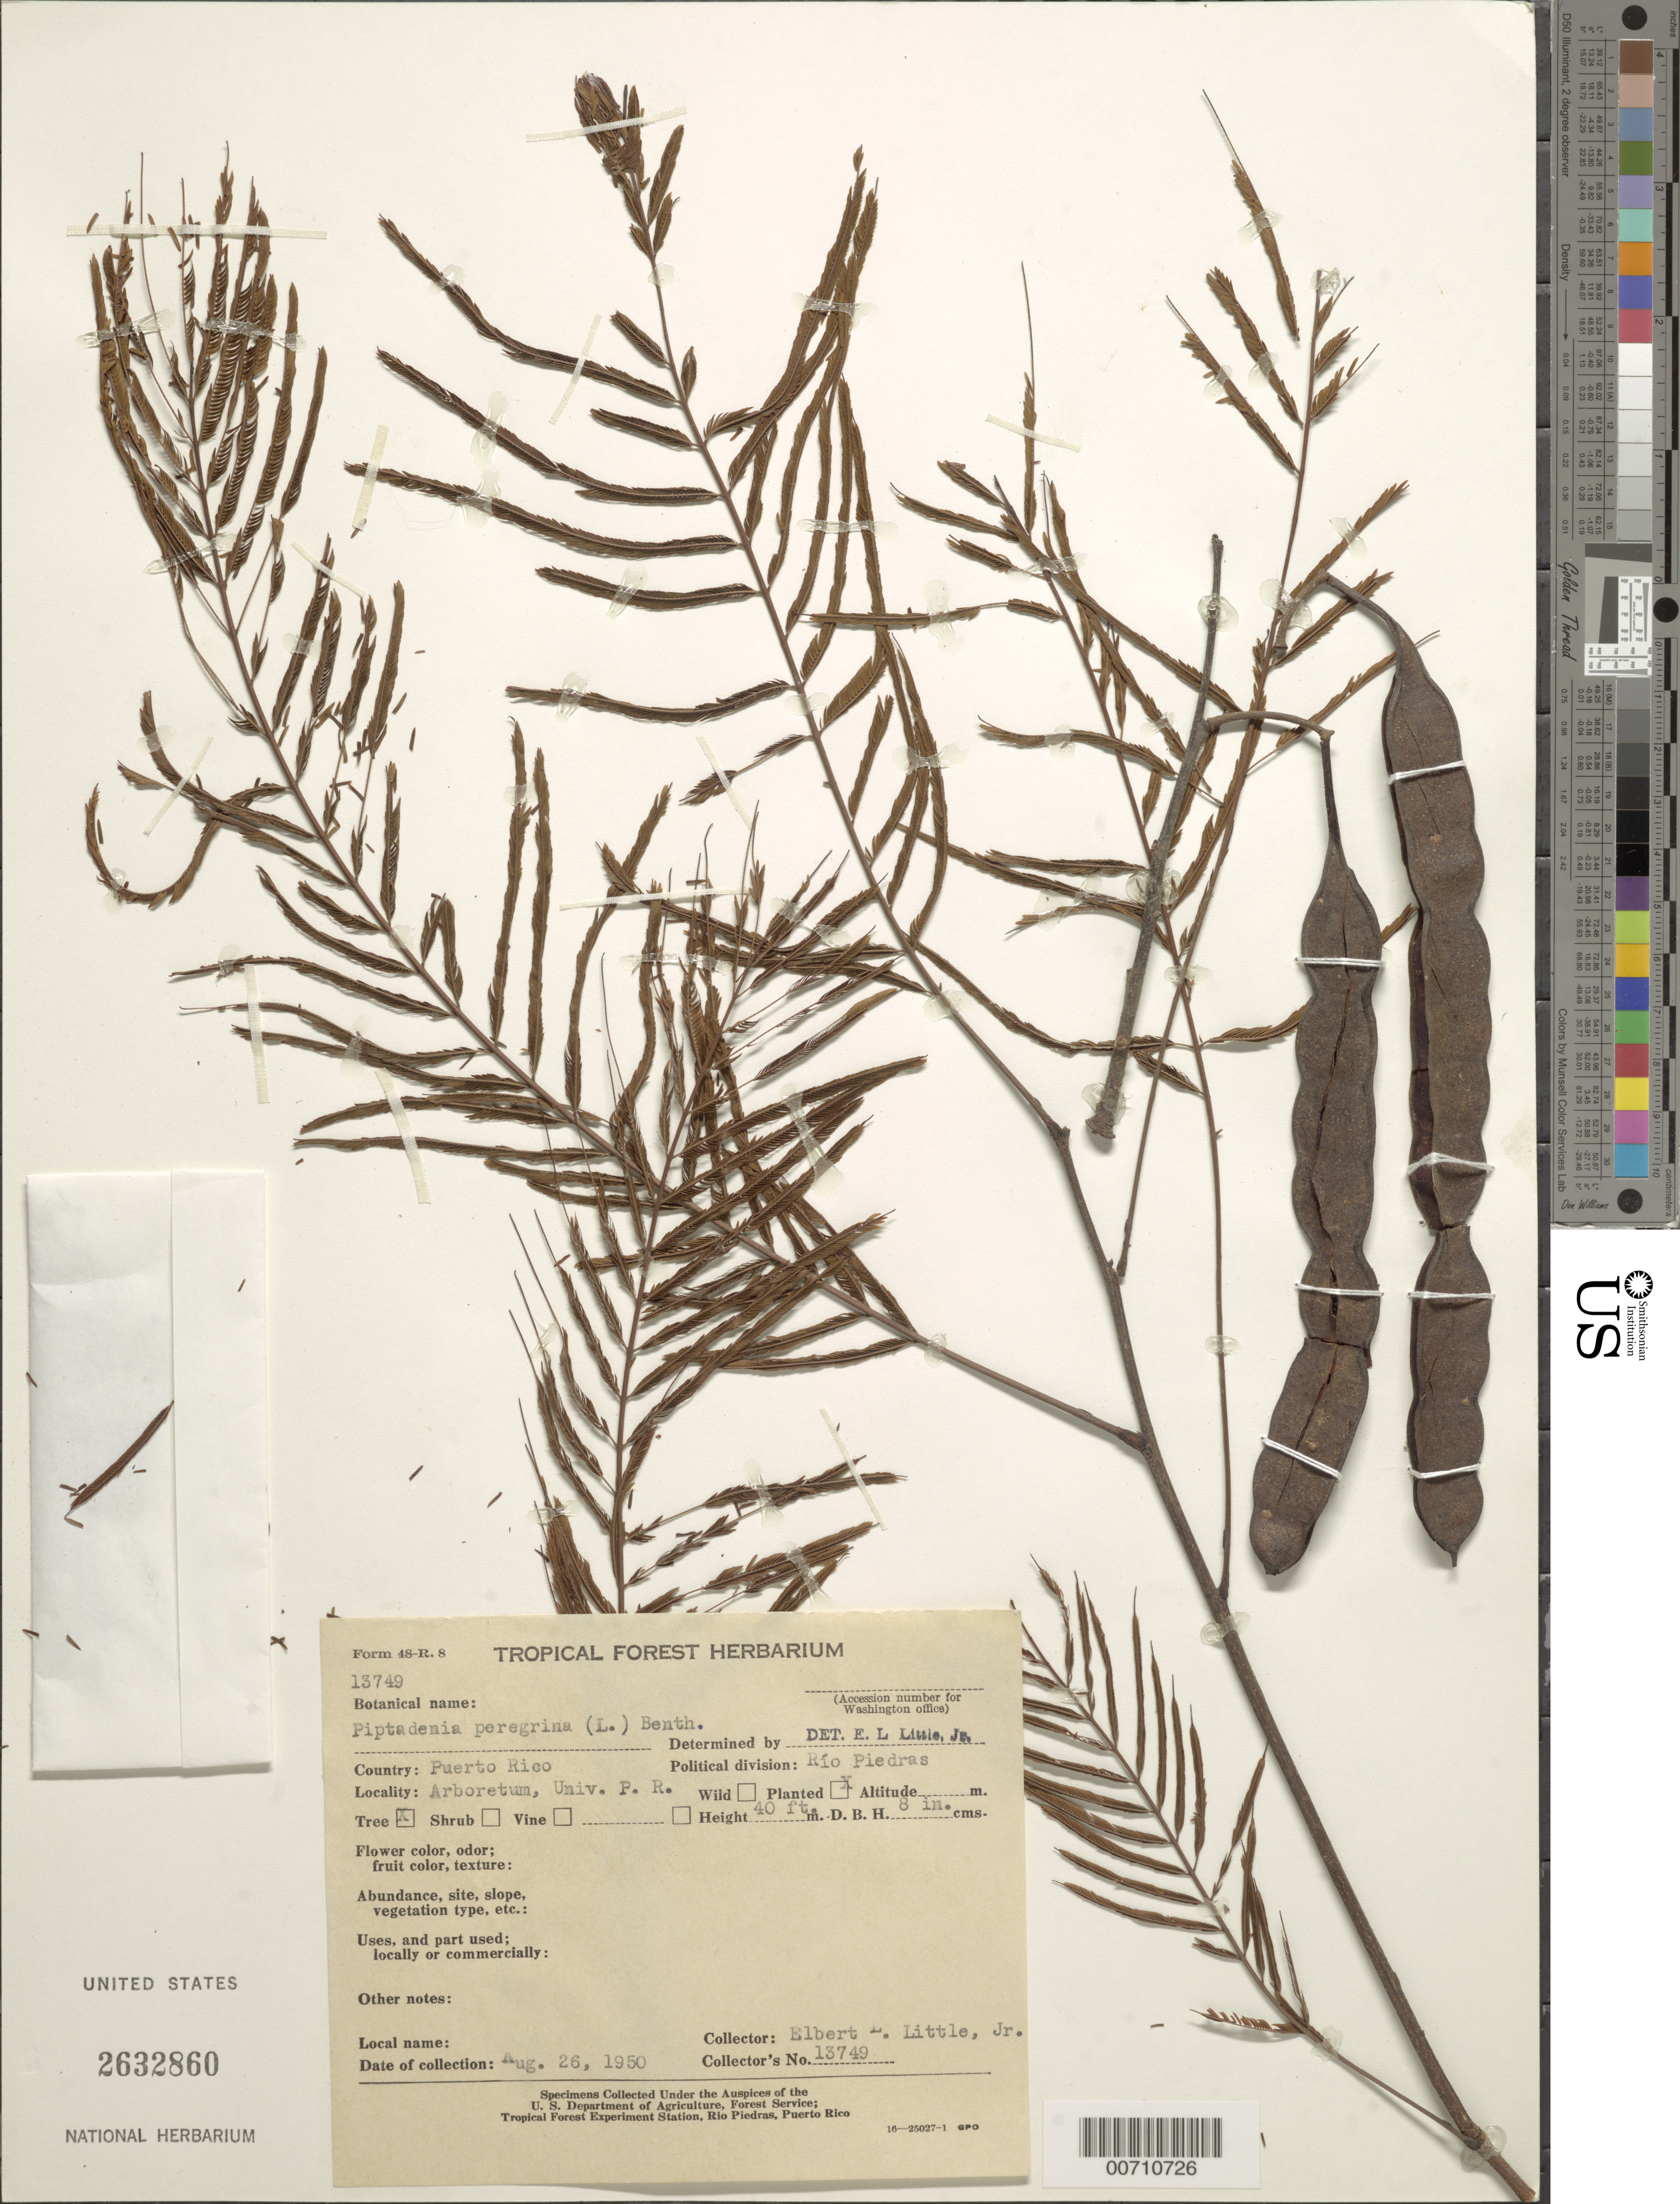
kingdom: Plantae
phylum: Tracheophyta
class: Magnoliopsida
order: Fabales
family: Fabaceae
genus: Anadenanthera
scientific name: Anadenanthera peregrina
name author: (L.) Speg.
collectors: E. L. Little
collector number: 13749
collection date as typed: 26 Aug 1950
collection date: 1950-08-26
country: Puerto Rico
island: Greater Antilles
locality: Arboretum, Univ. of P.R., Rio Piedras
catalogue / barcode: US 2632860